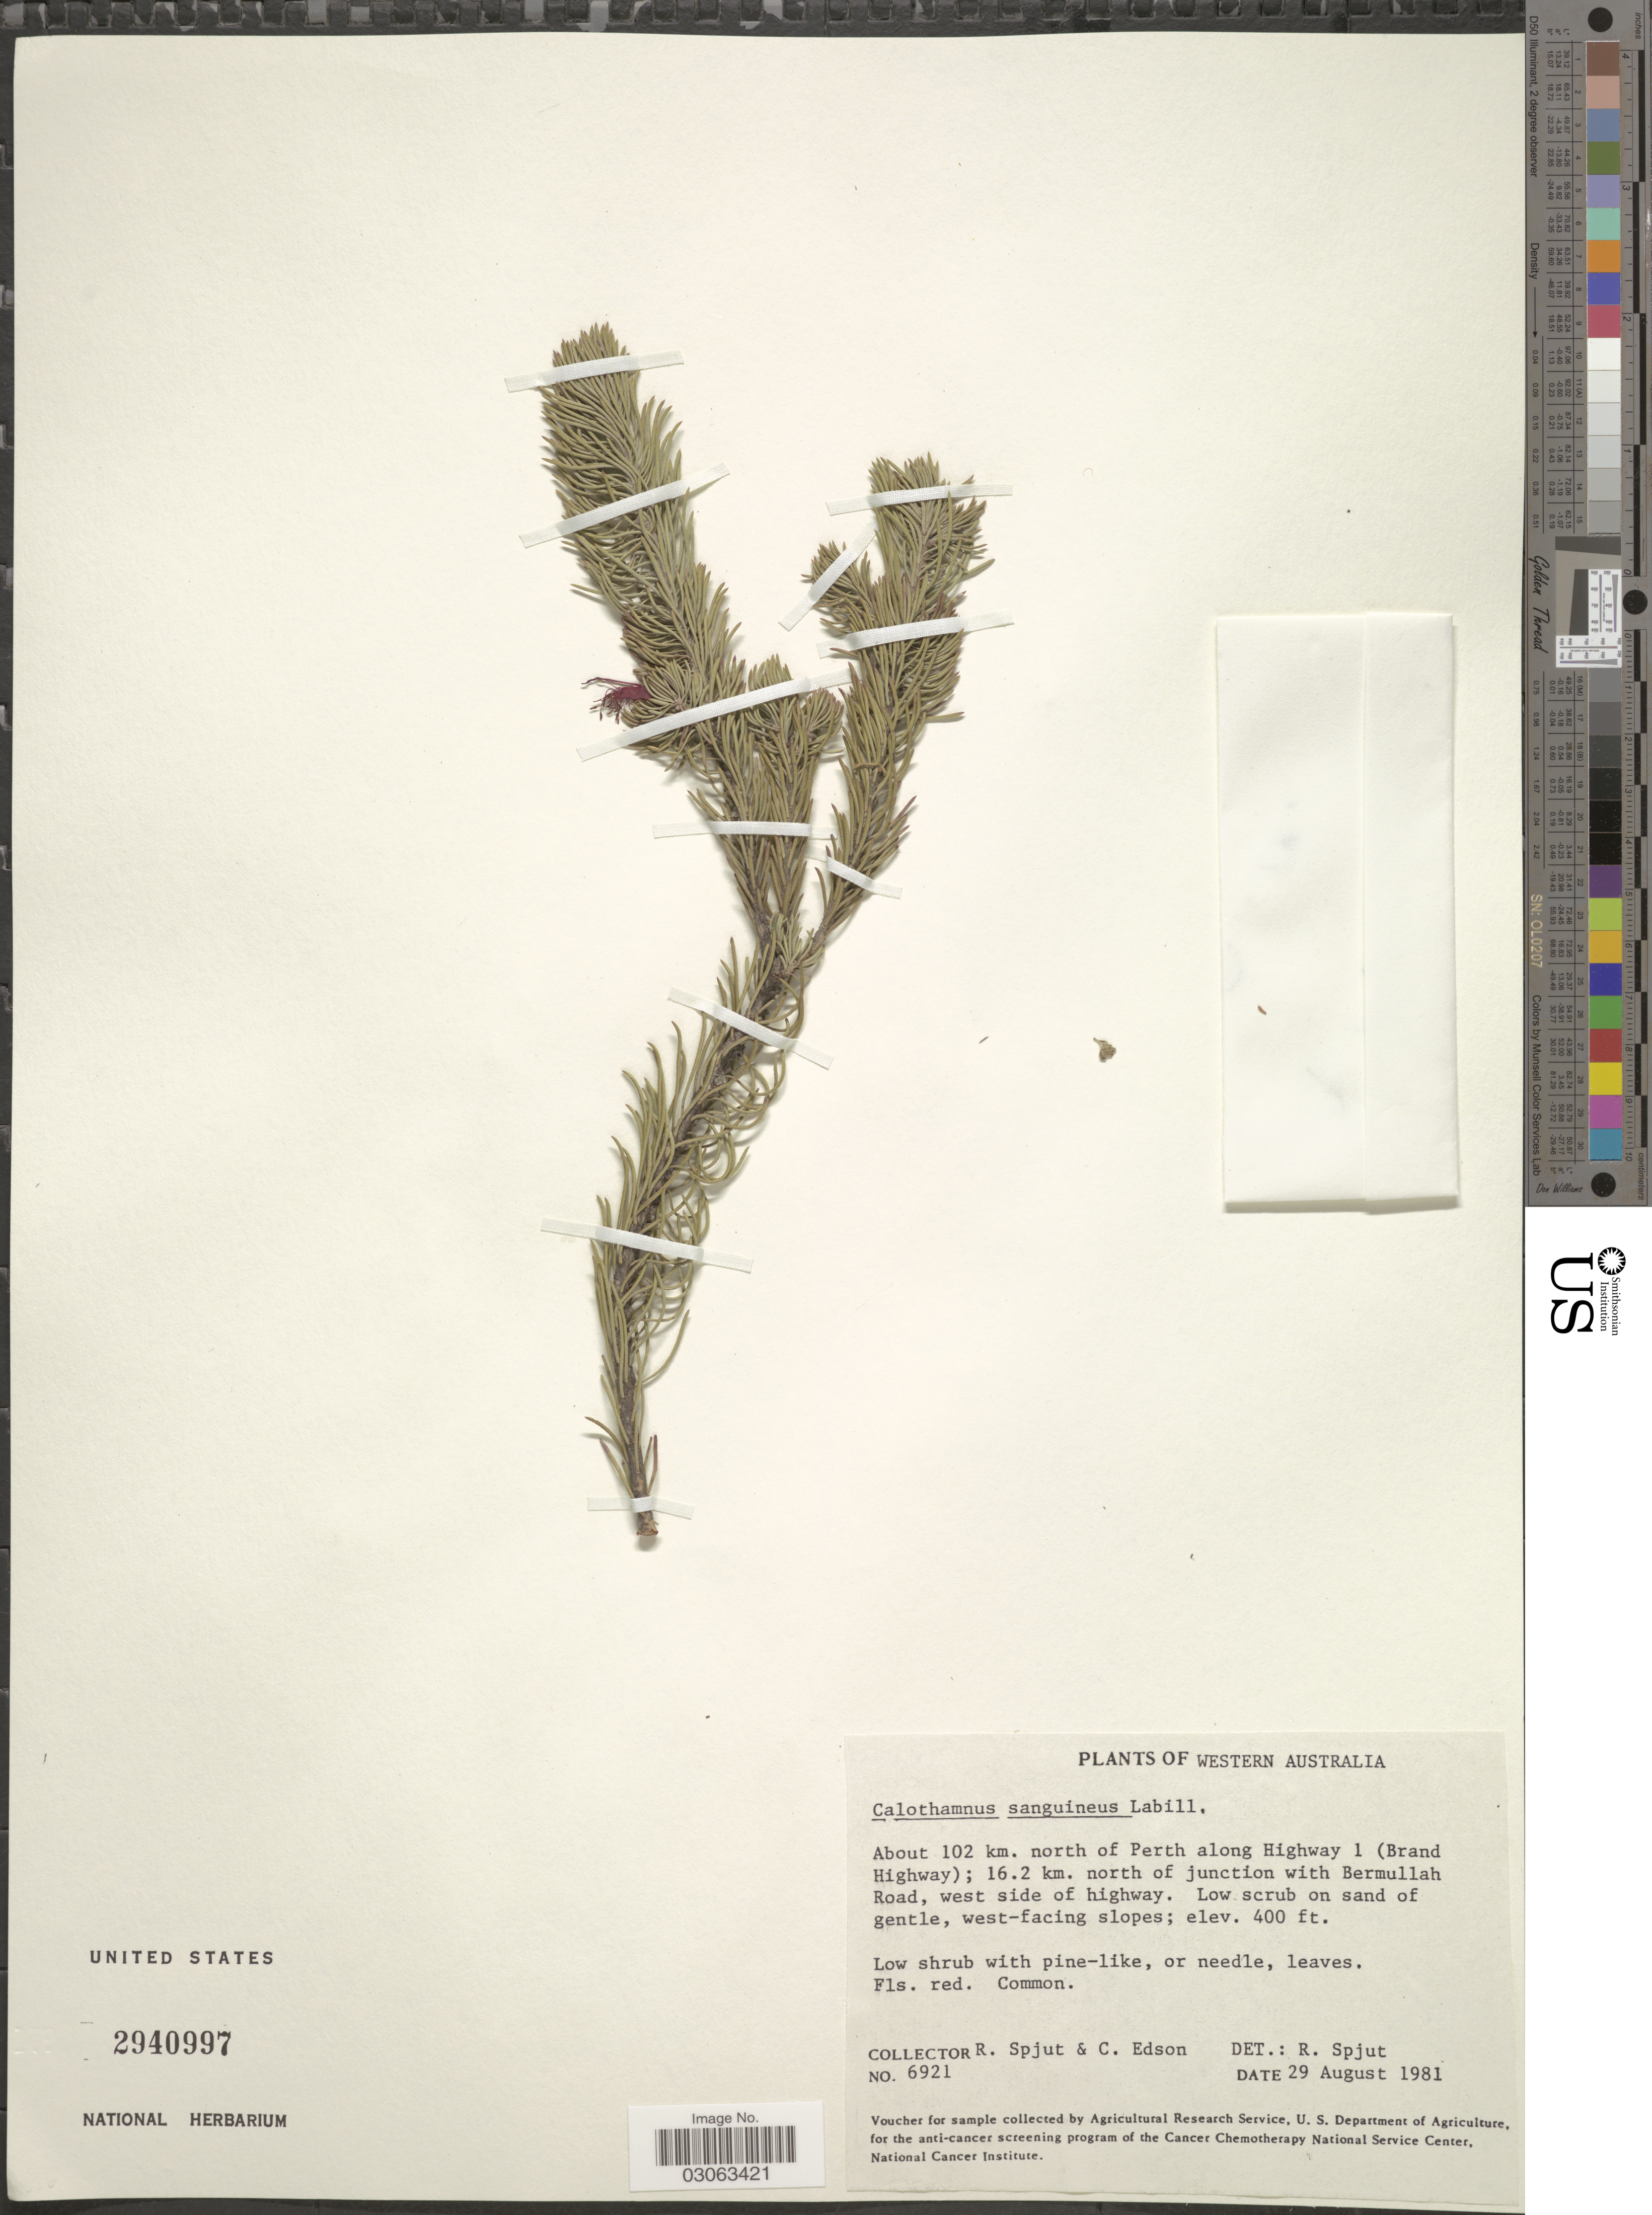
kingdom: Plantae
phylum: Tracheophyta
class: Magnoliopsida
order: Myrtales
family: Myrtaceae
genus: Calothamnus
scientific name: Calothamnus sanguineus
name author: Labill.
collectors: R. Spjut & C. Edson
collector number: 6921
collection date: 1981-08-29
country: Australia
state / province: Western Australia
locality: About 102 km. north of Perth along Highway 1 (Brand Highway); 16.2 km. north of junction with Bermullah Road, west side of highway. West-facing slopes.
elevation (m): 122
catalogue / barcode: US 2940997